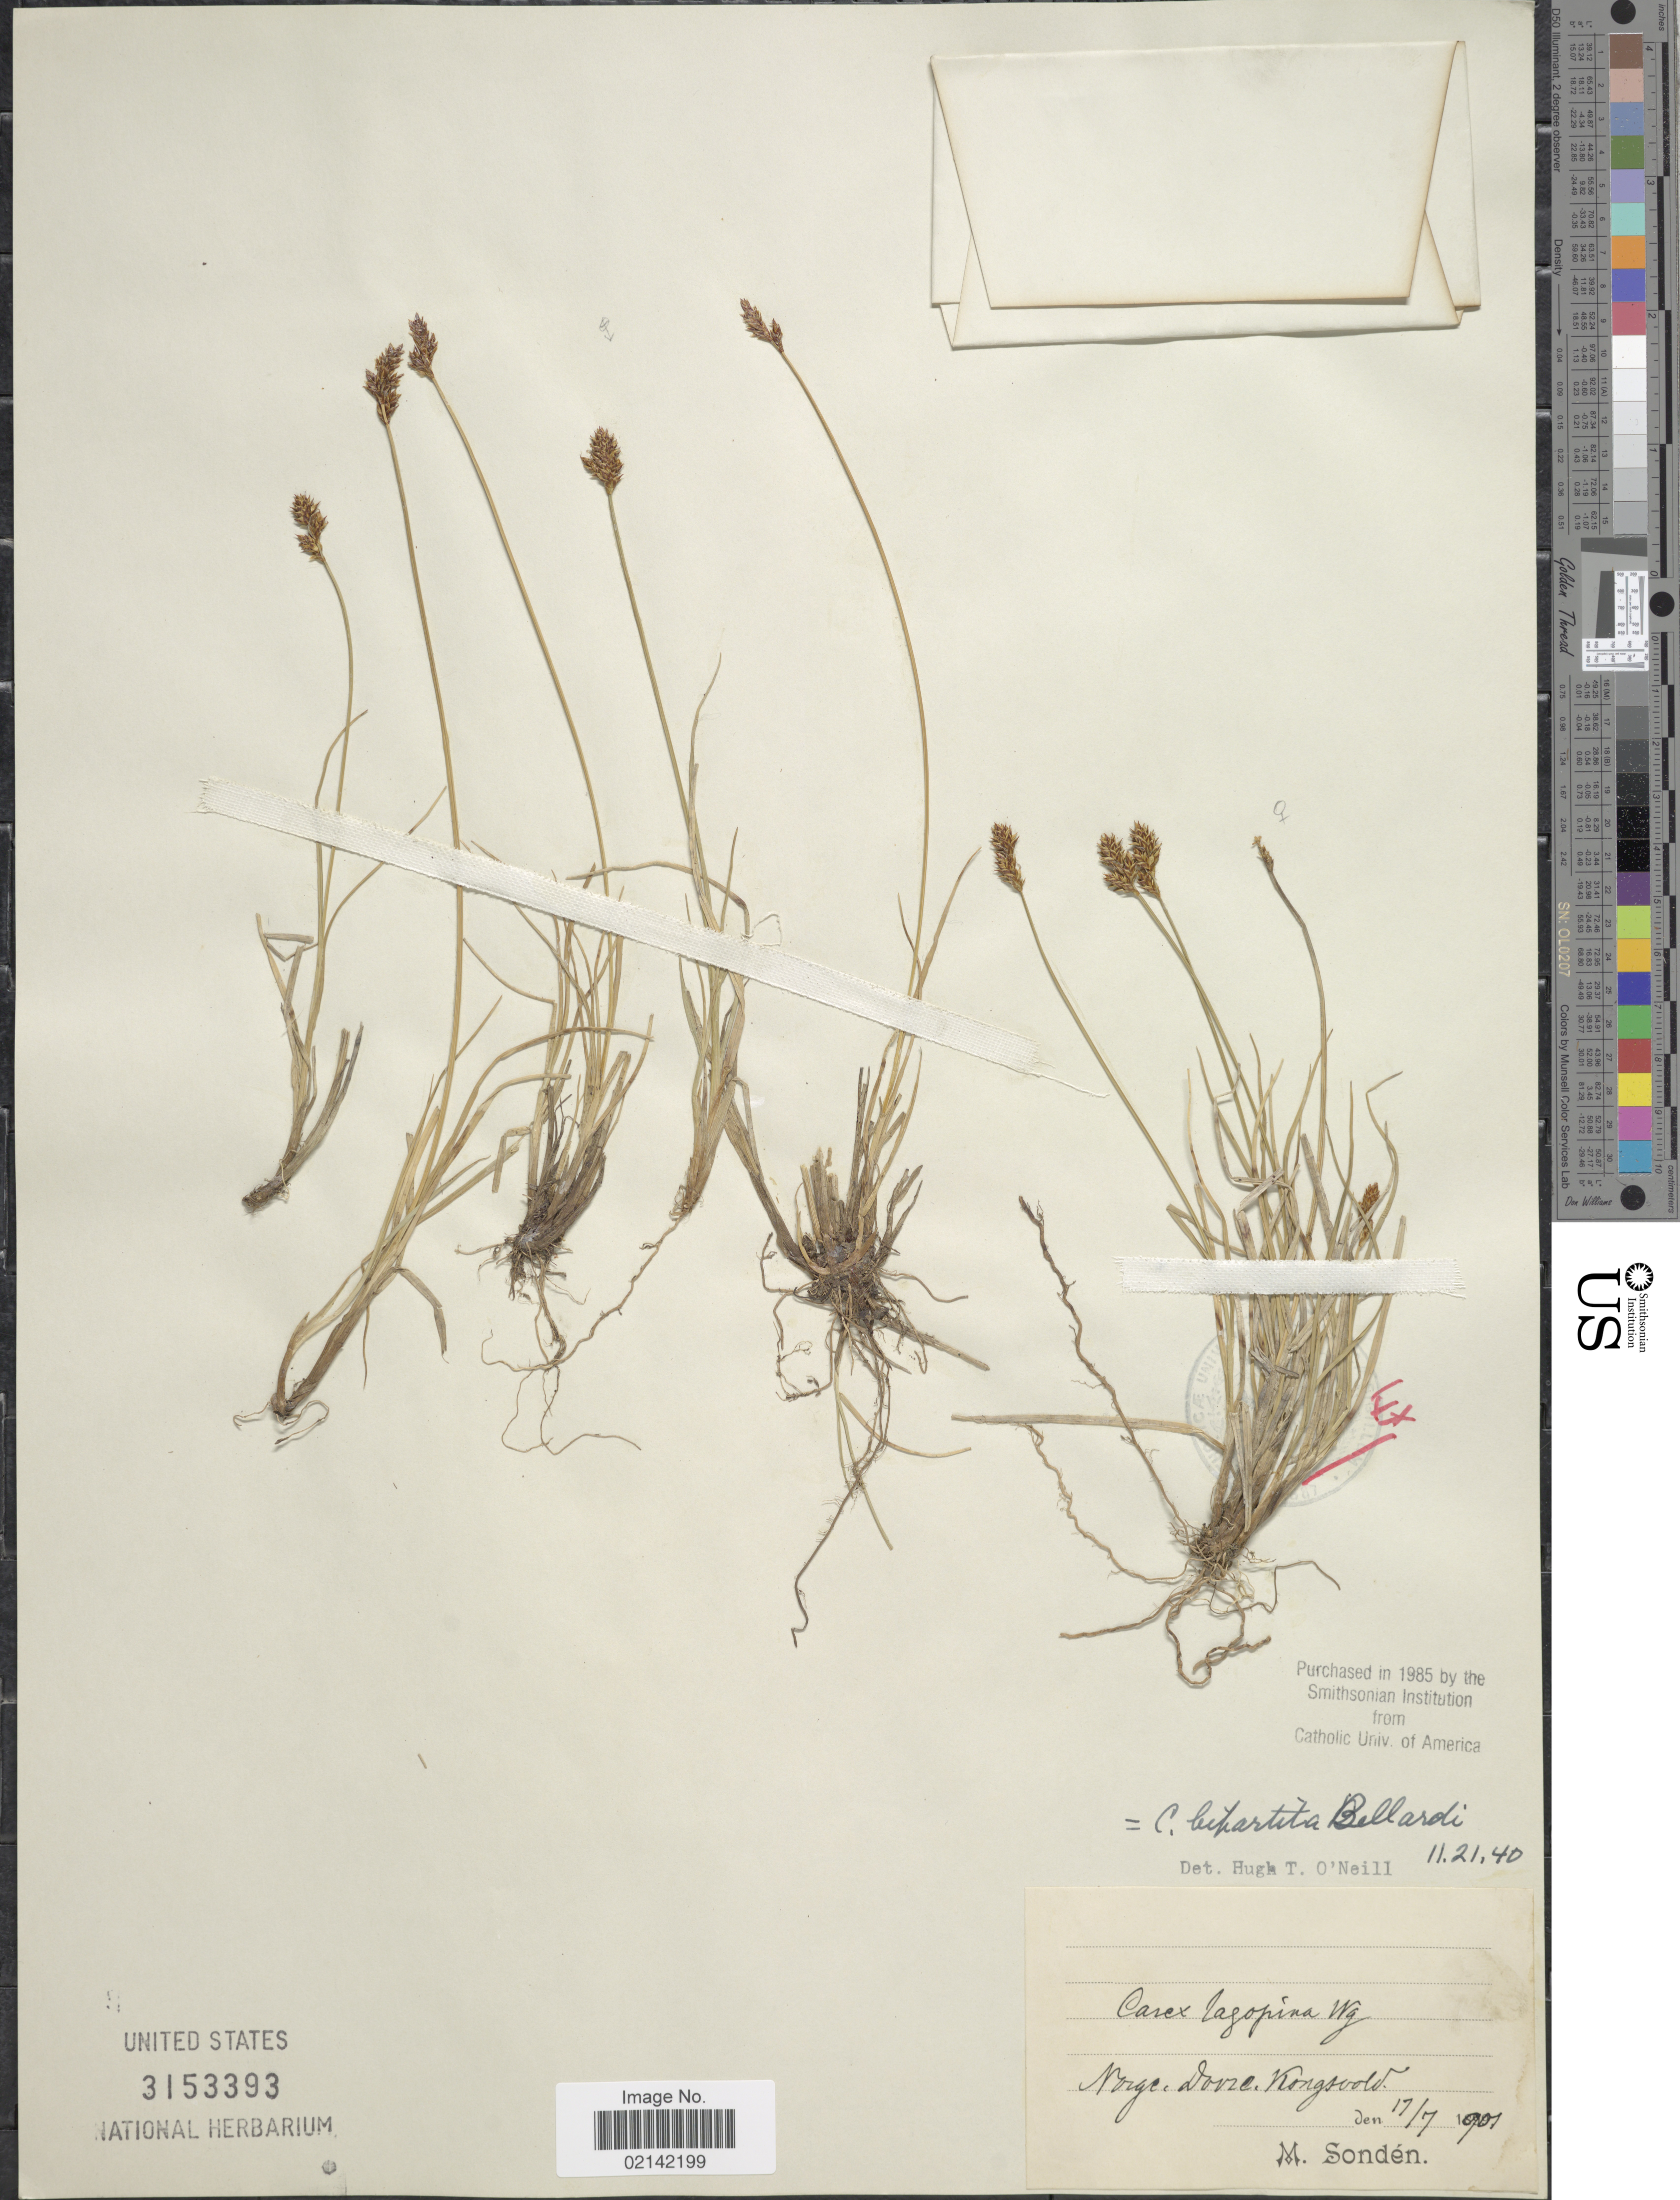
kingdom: Plantae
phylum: Tracheophyta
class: Liliopsida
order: Poales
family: Cyperaceae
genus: Carex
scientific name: Carex lachenalii subsp. lachenalii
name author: Schkuhr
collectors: M. Sondén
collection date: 1901-07-17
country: Norway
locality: Norge. Dovre. Kongsvold.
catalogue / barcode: US 3153393